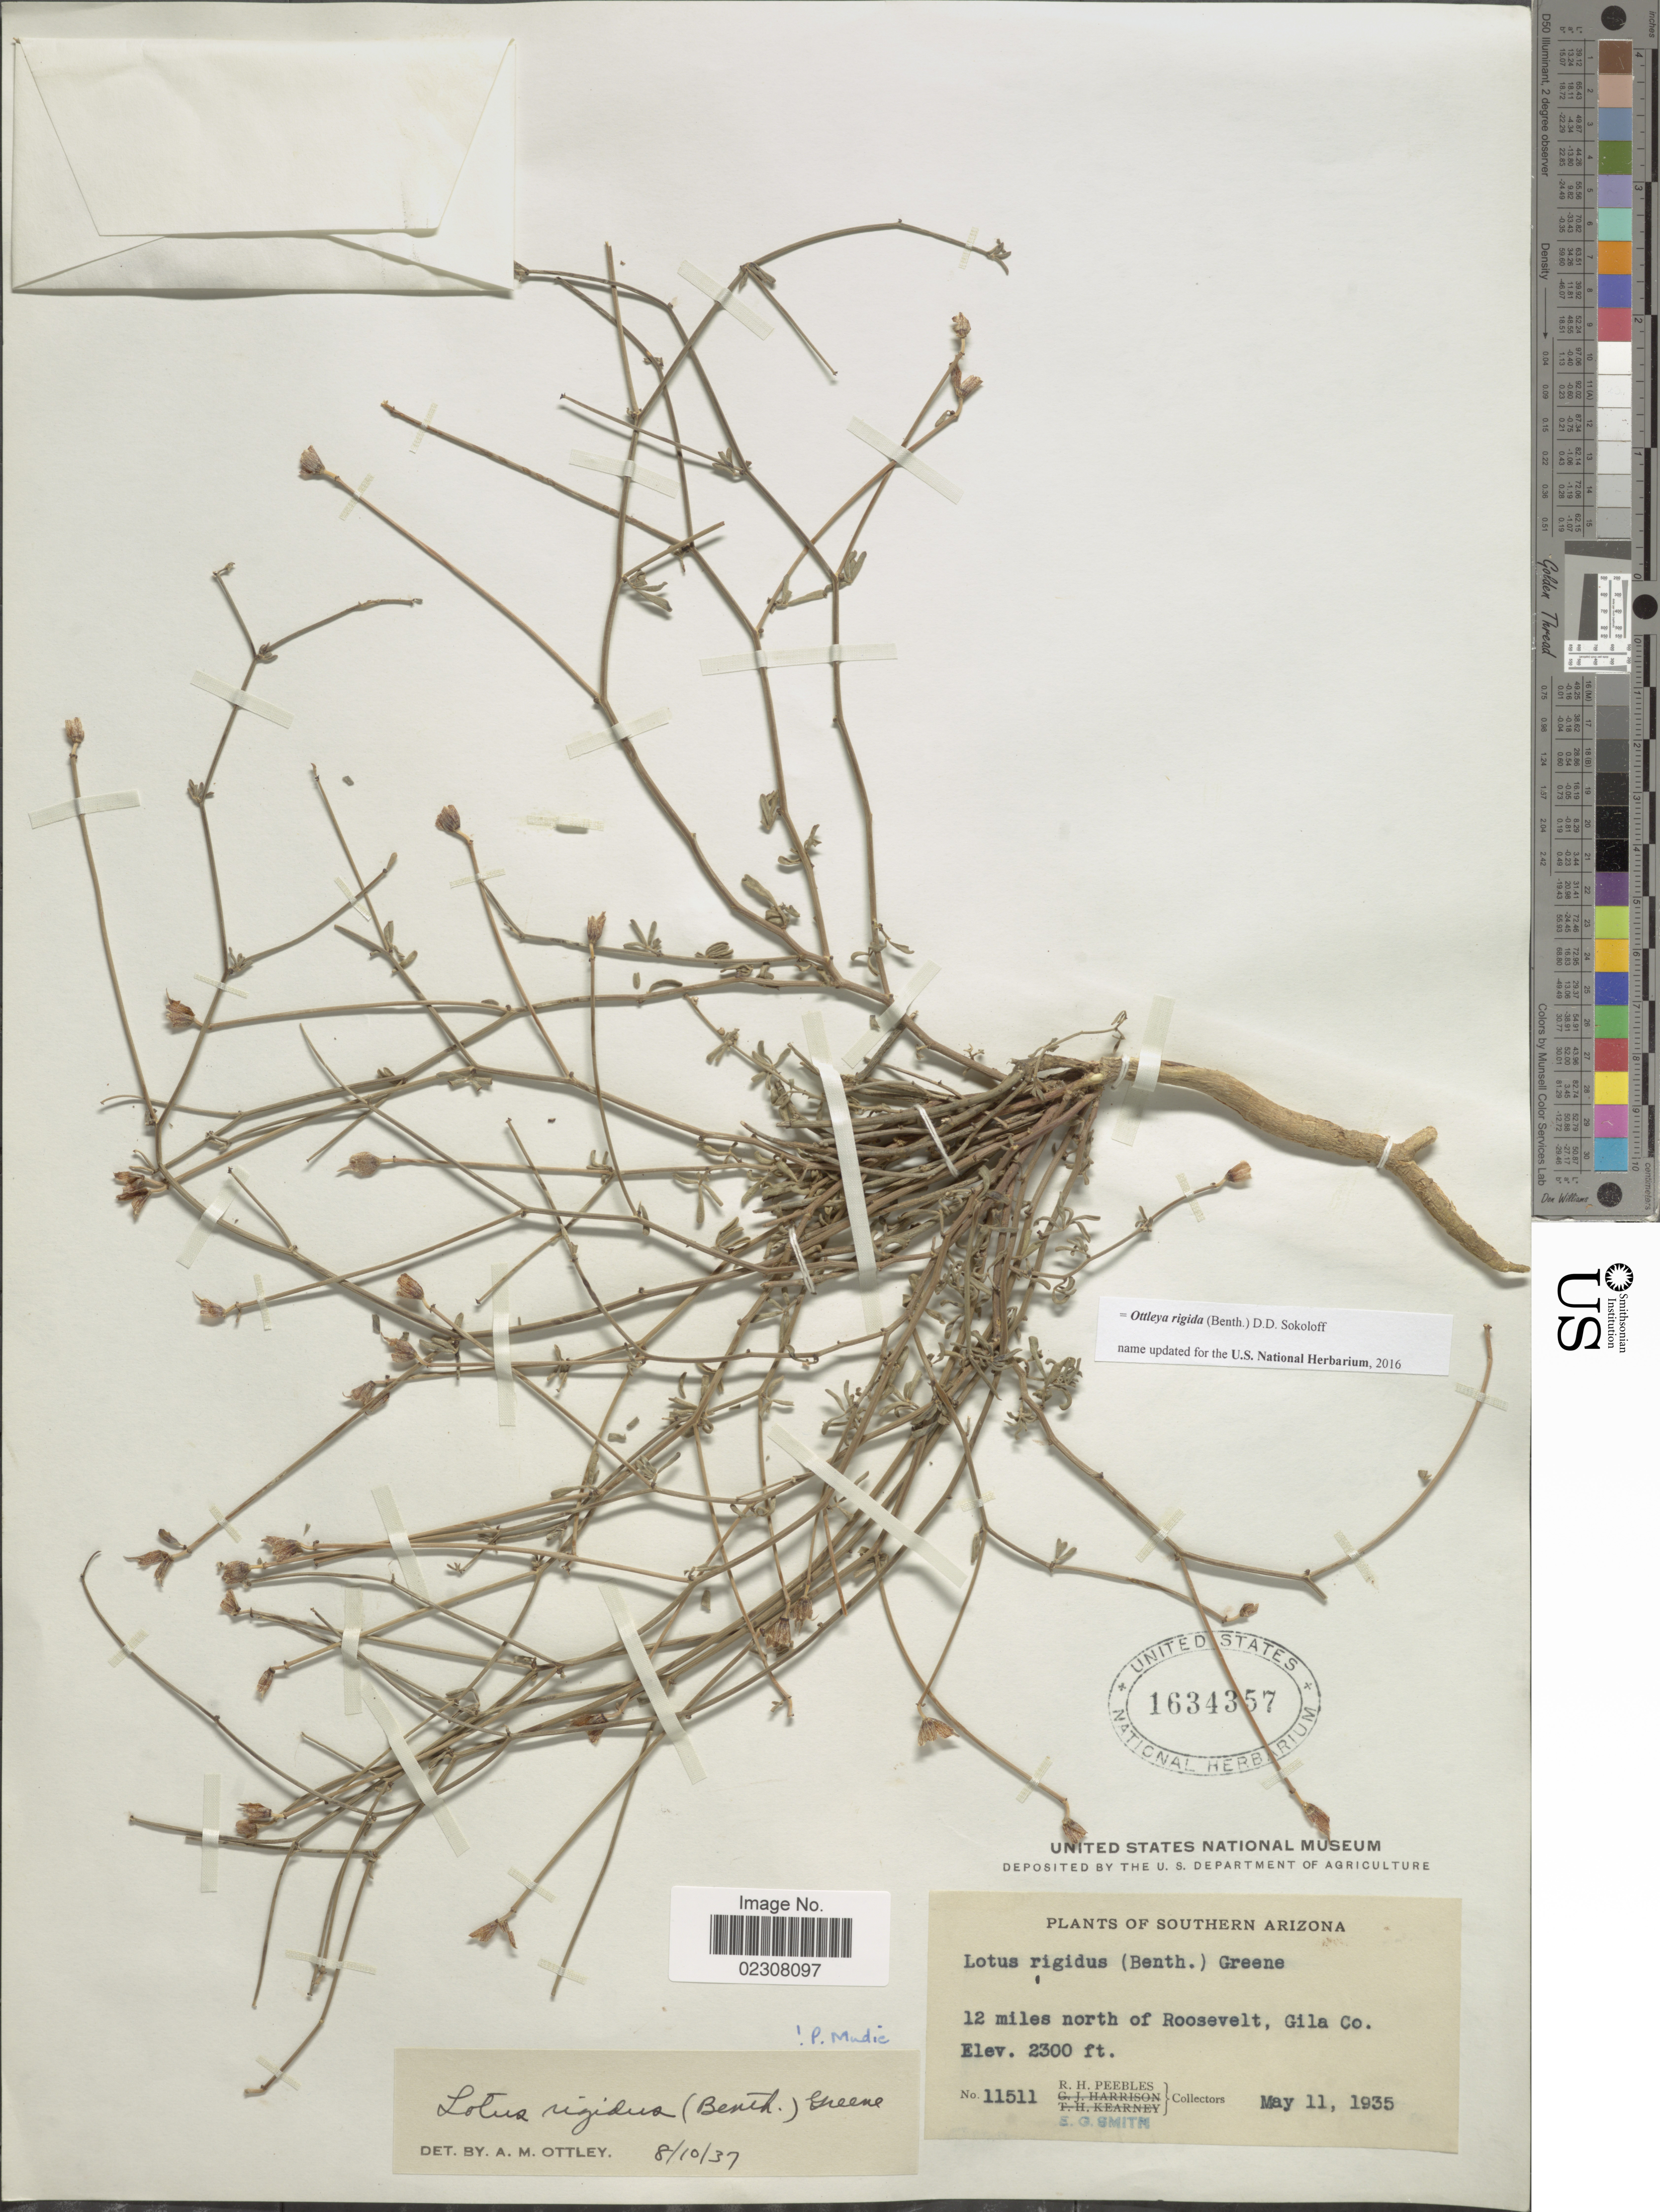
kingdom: Plantae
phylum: Tracheophyta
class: Magnoliopsida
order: Fabales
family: Fabaceae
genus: Ottleya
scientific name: Ottleya rigida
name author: (Benth.) D.D. Sokoloff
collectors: R. H. Peebles & S. G. Smith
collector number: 11511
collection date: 1935-05-11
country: United States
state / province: Arizona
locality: Southern Arizona, 12 miles north of Rosevelt, Gila Co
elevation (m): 701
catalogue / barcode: US 1634357